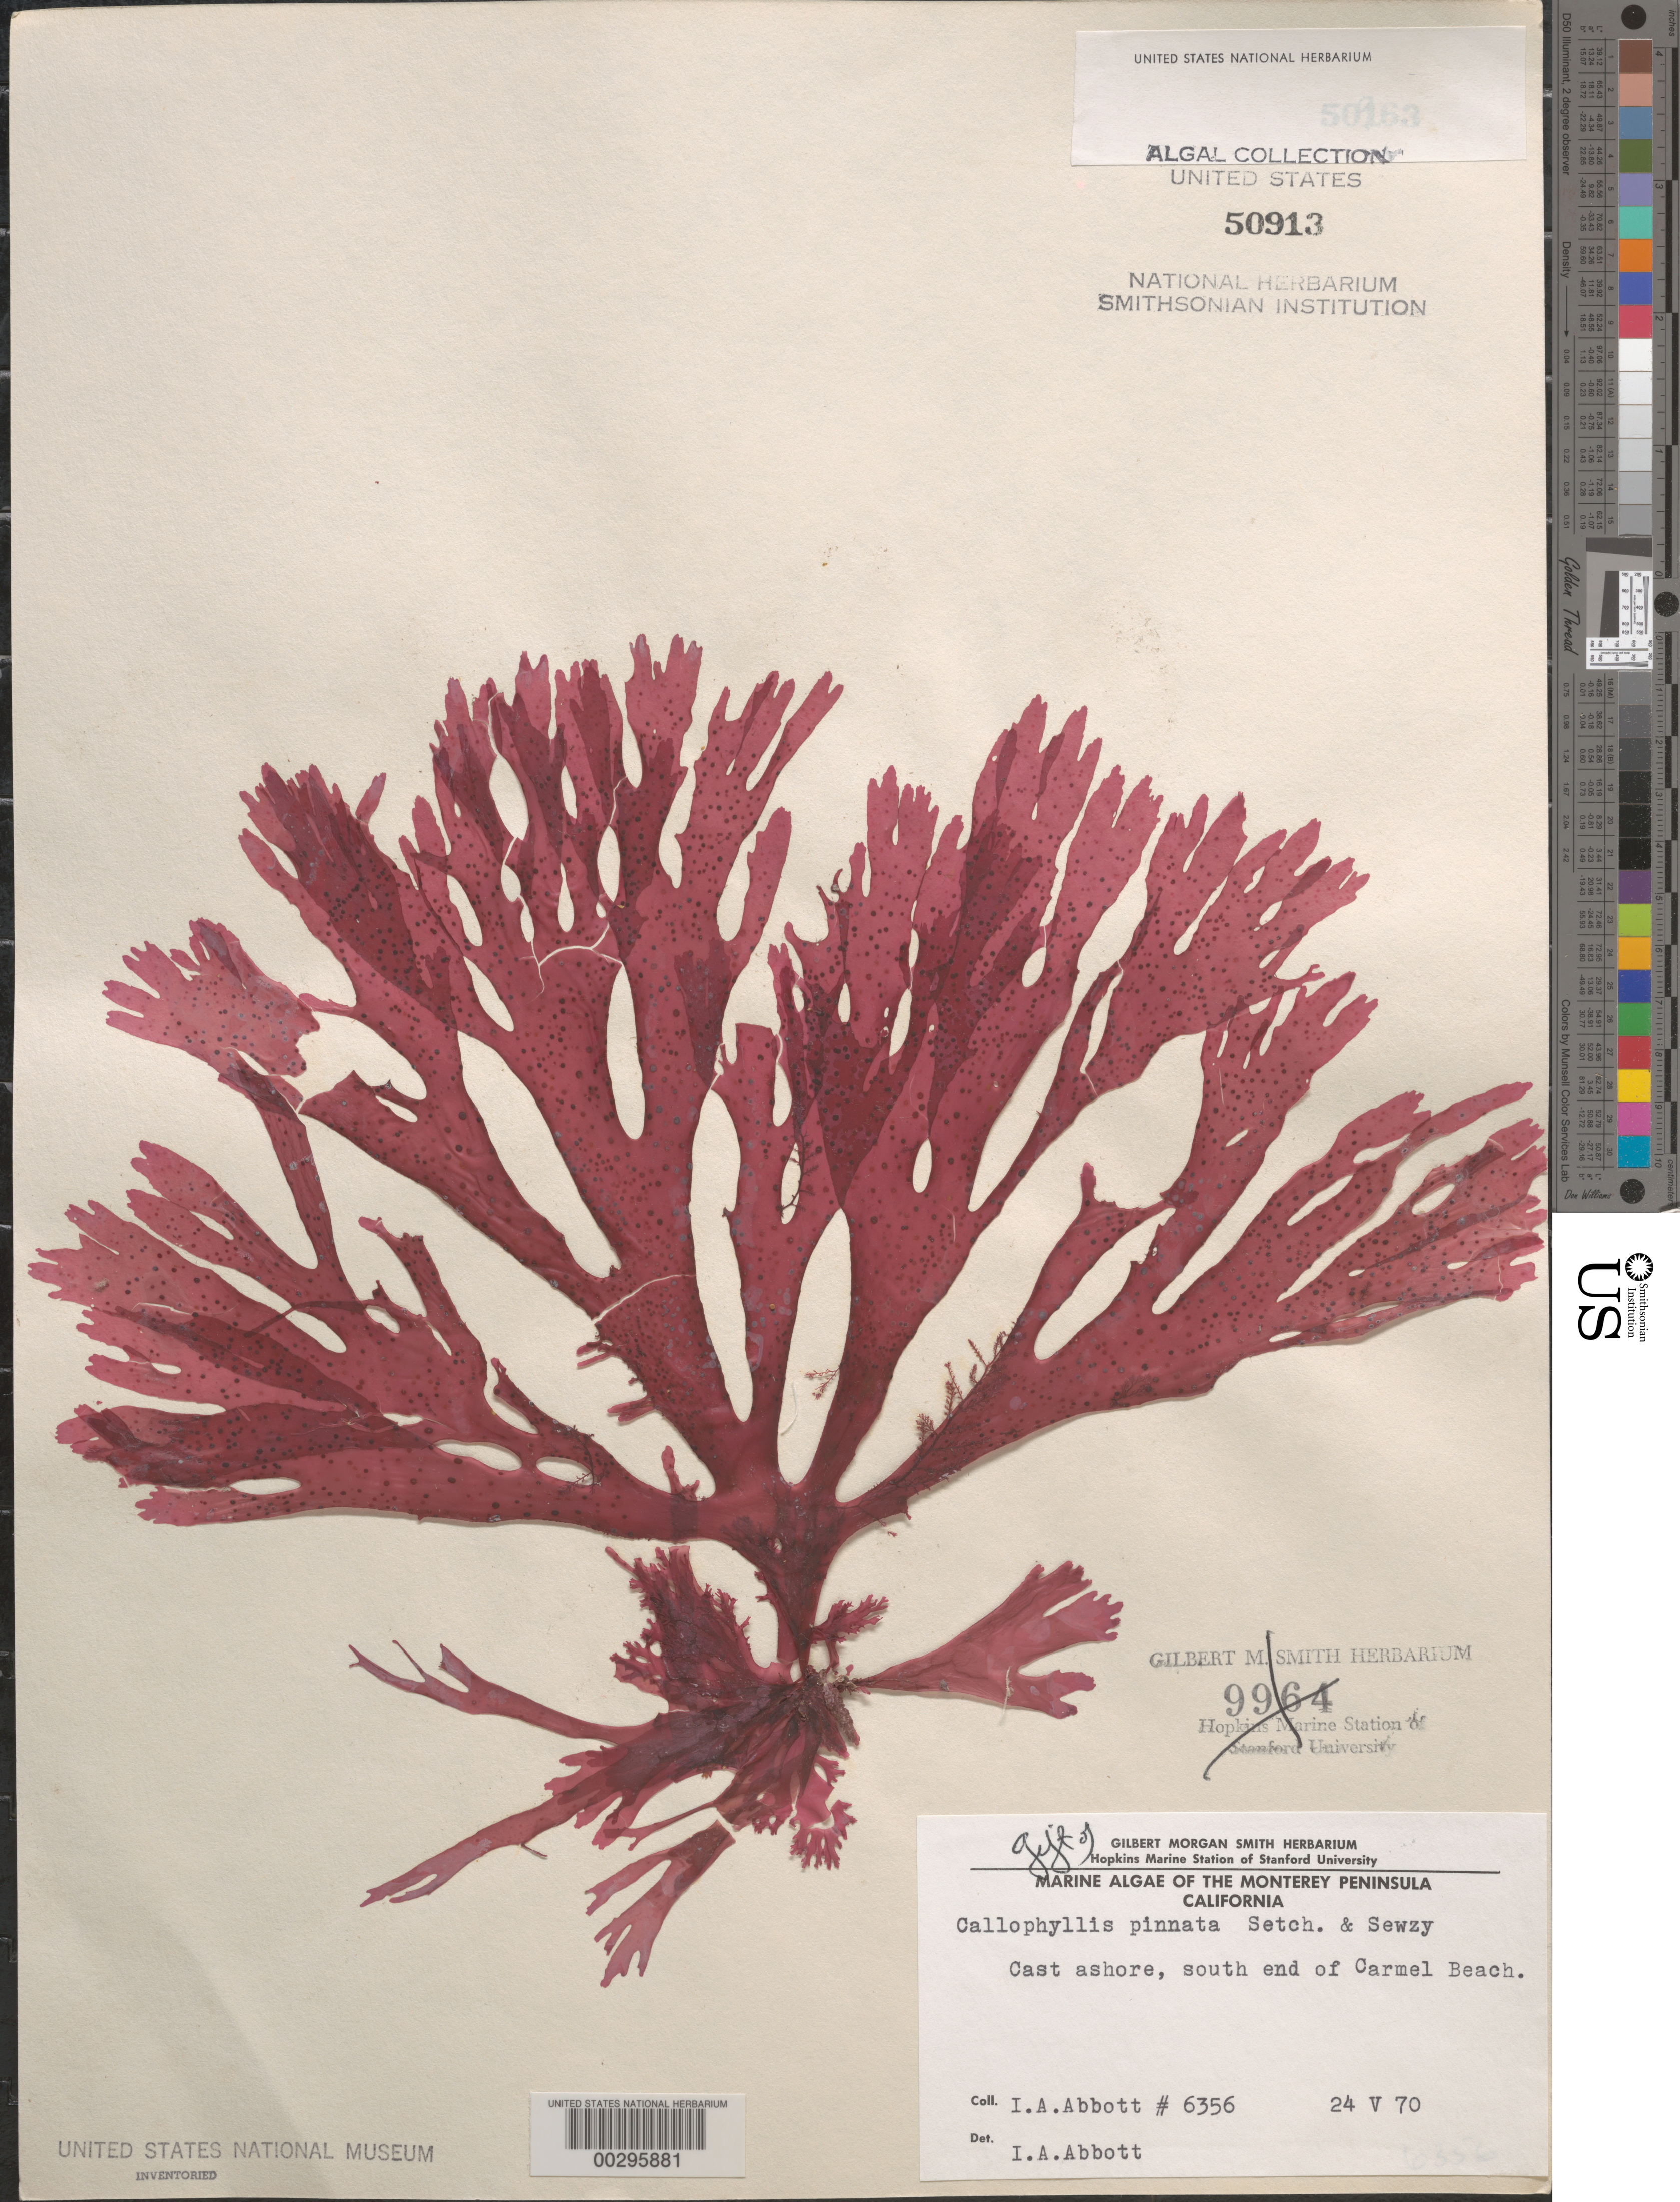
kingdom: Plantae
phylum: Rhodophyta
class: Florideophyceae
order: Gigartinales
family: Kallymeniaceae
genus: Callophyllis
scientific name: Callophyllis pinnata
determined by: Abbott, Isabella A.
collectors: I. A. Abbott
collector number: IAA 6356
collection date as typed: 24 May 1970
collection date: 1970-05-24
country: United States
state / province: California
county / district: Monterey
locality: Carmel Beach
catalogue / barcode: US 50913